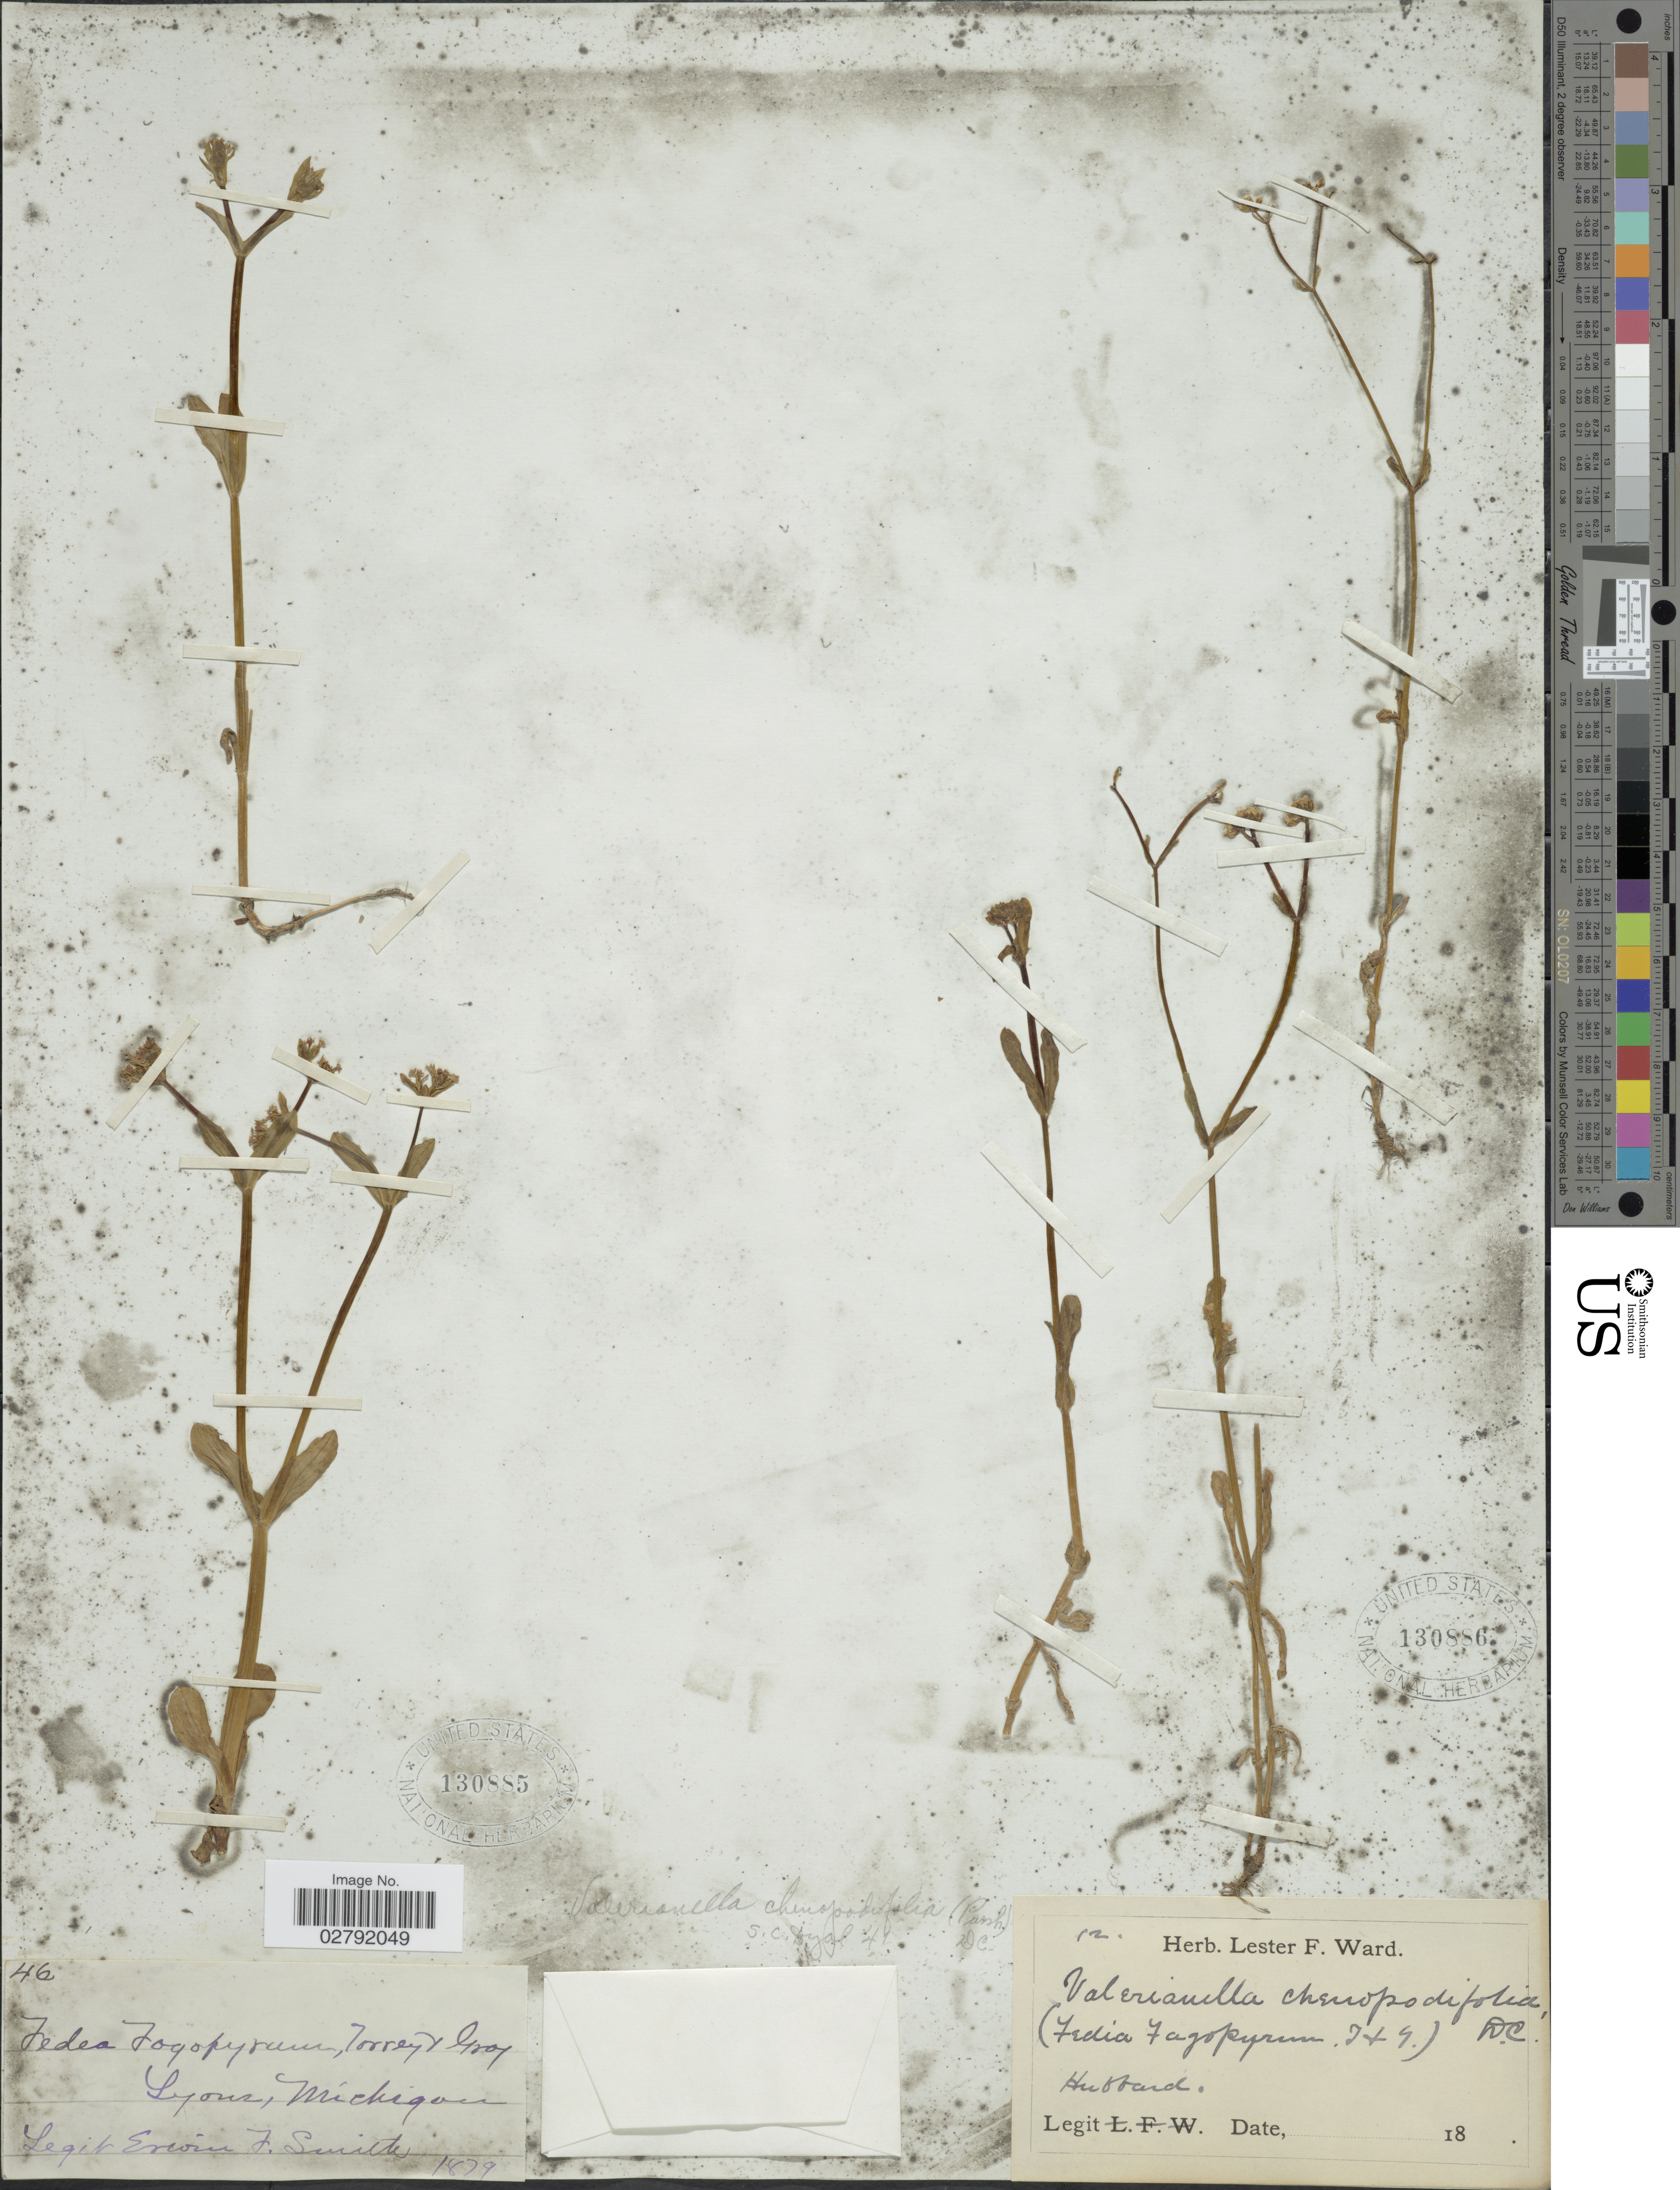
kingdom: Plantae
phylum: Tracheophyta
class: Magnoliopsida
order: Dipsacales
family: Caprifoliaceae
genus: Valerianella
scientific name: Valerianella chenopodifolia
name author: (Pursh) DC.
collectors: Hubbard, --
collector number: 12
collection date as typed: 18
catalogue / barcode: US 130886-2